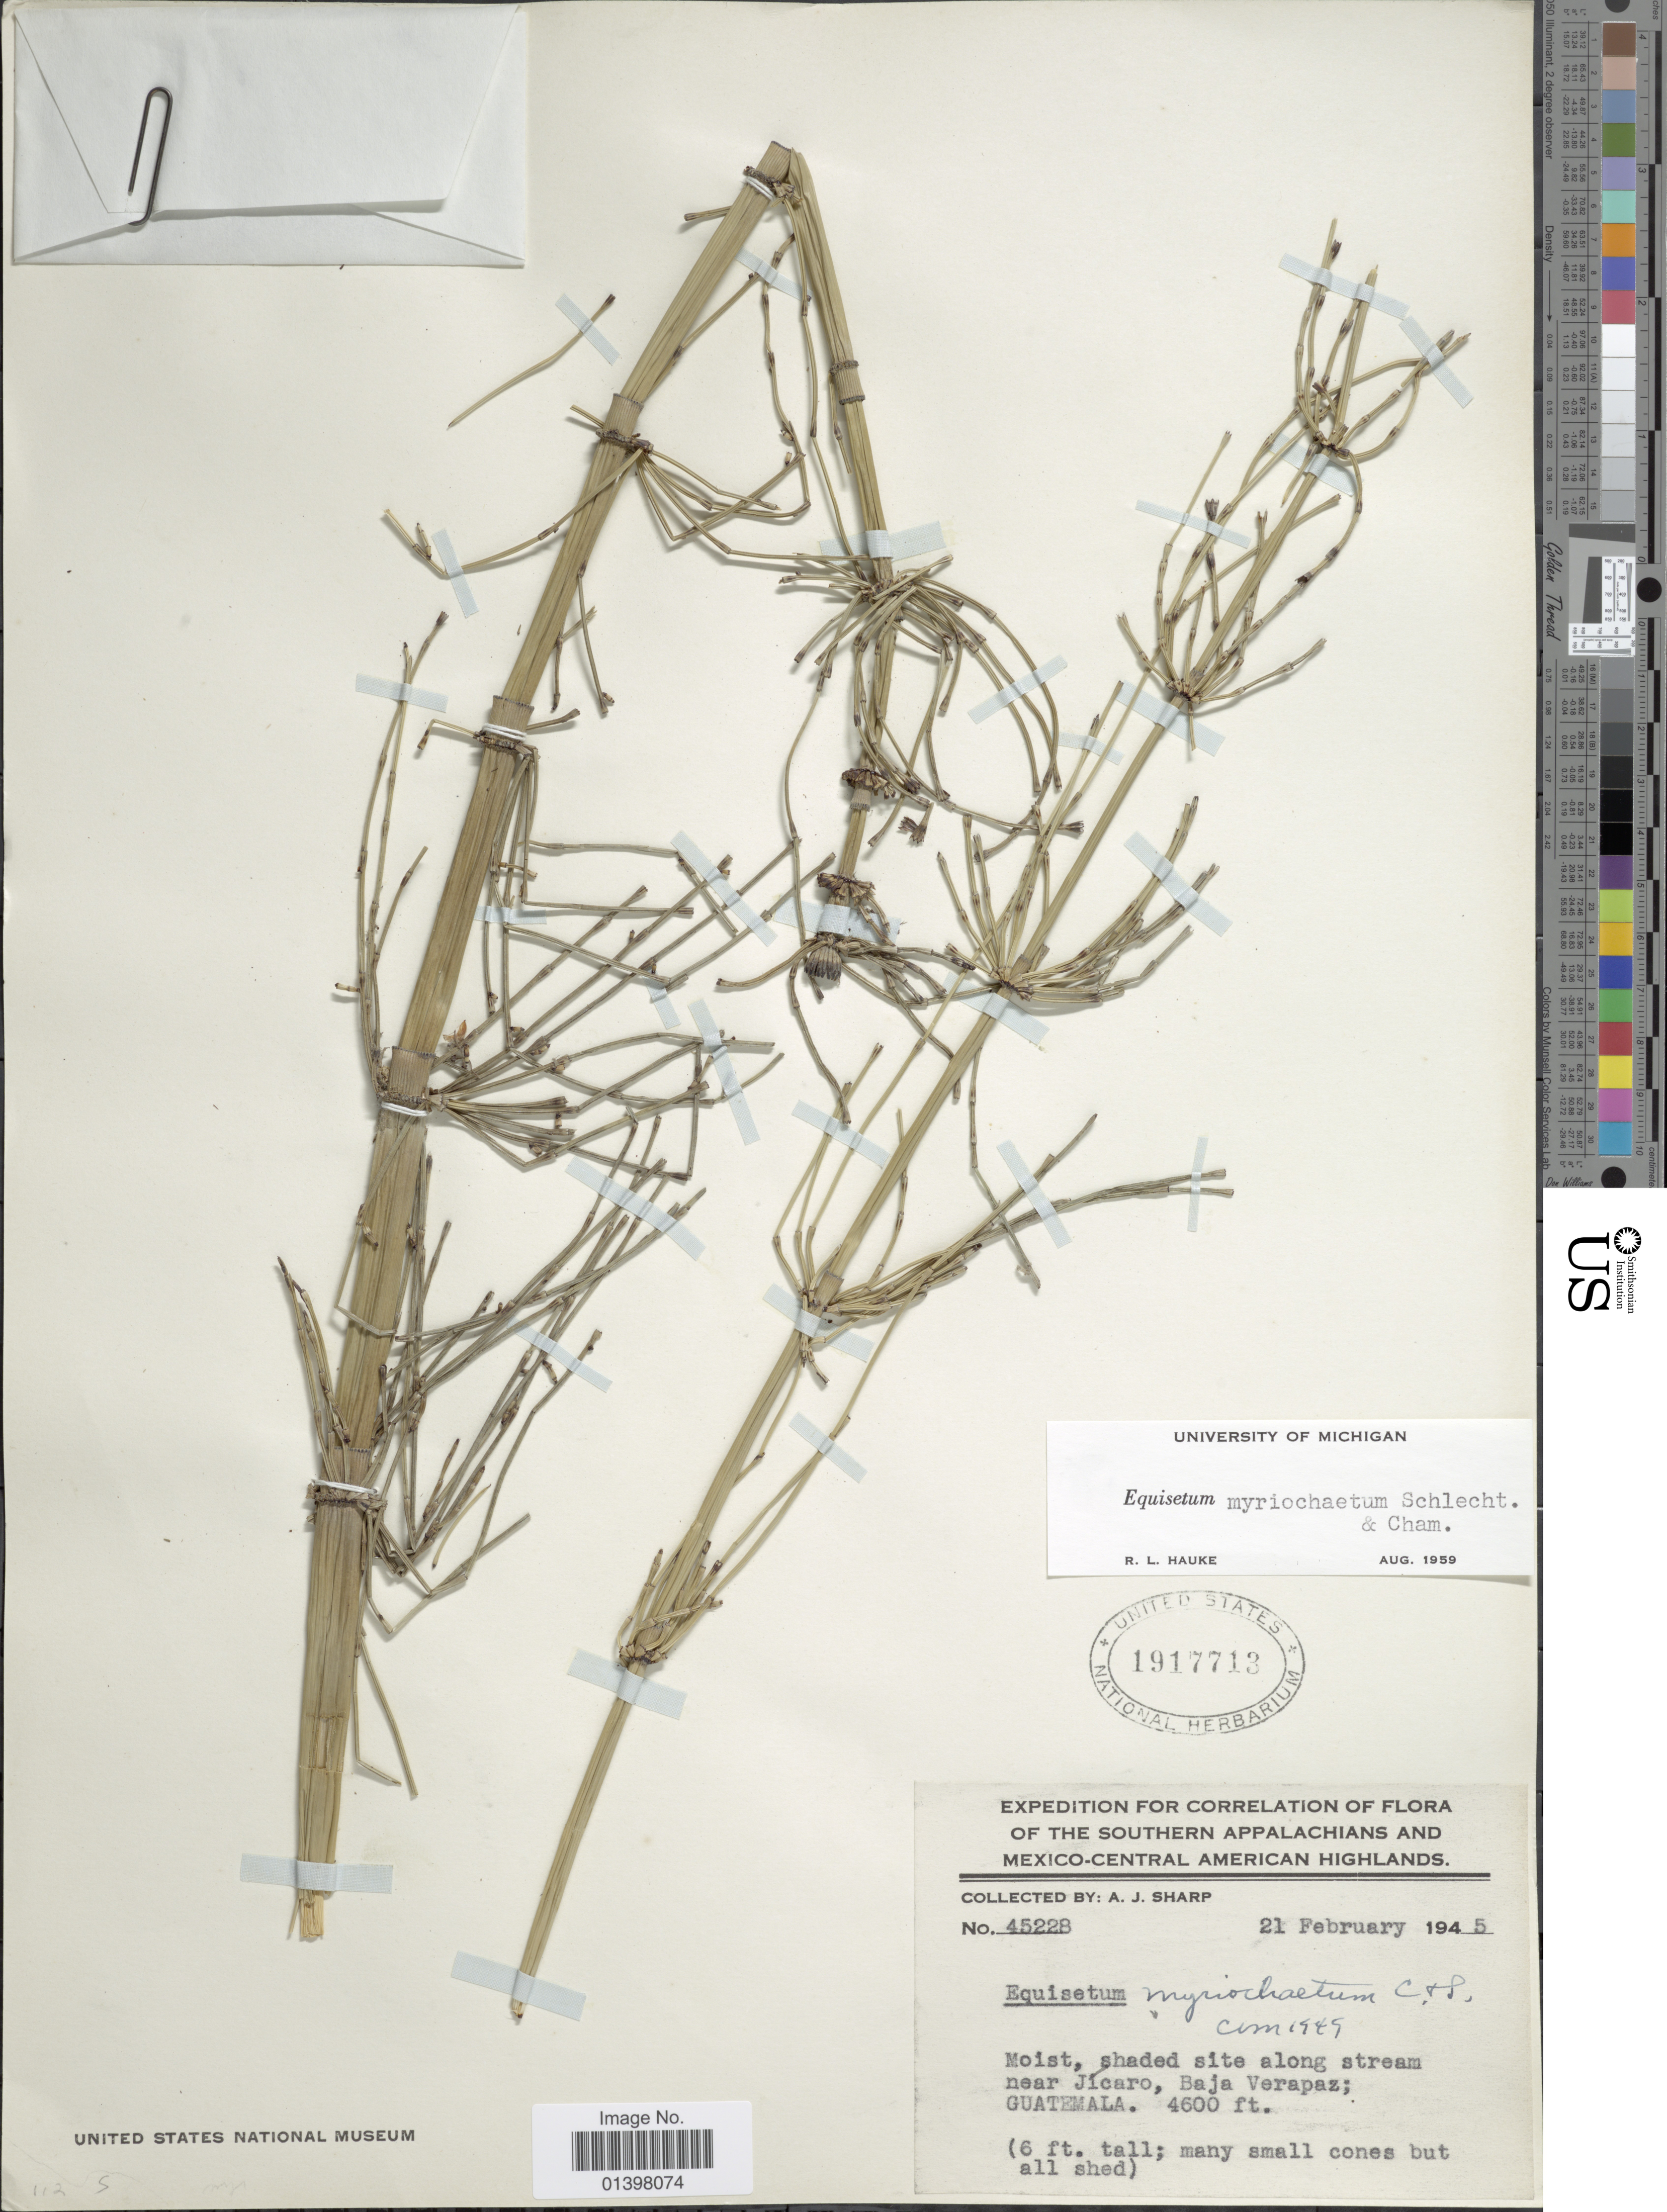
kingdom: Plantae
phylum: Tracheophyta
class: Polypodiopsida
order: Equisetales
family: Equisetaceae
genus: Equisetum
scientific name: Equisetum myriochaetum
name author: Schltdl. & Cham.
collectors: A. J. Sharp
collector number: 45228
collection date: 1945-02-21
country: Guatemala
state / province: Baja Verapaz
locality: Shaded site along stream near Jicaro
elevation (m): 1402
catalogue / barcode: US 1917713